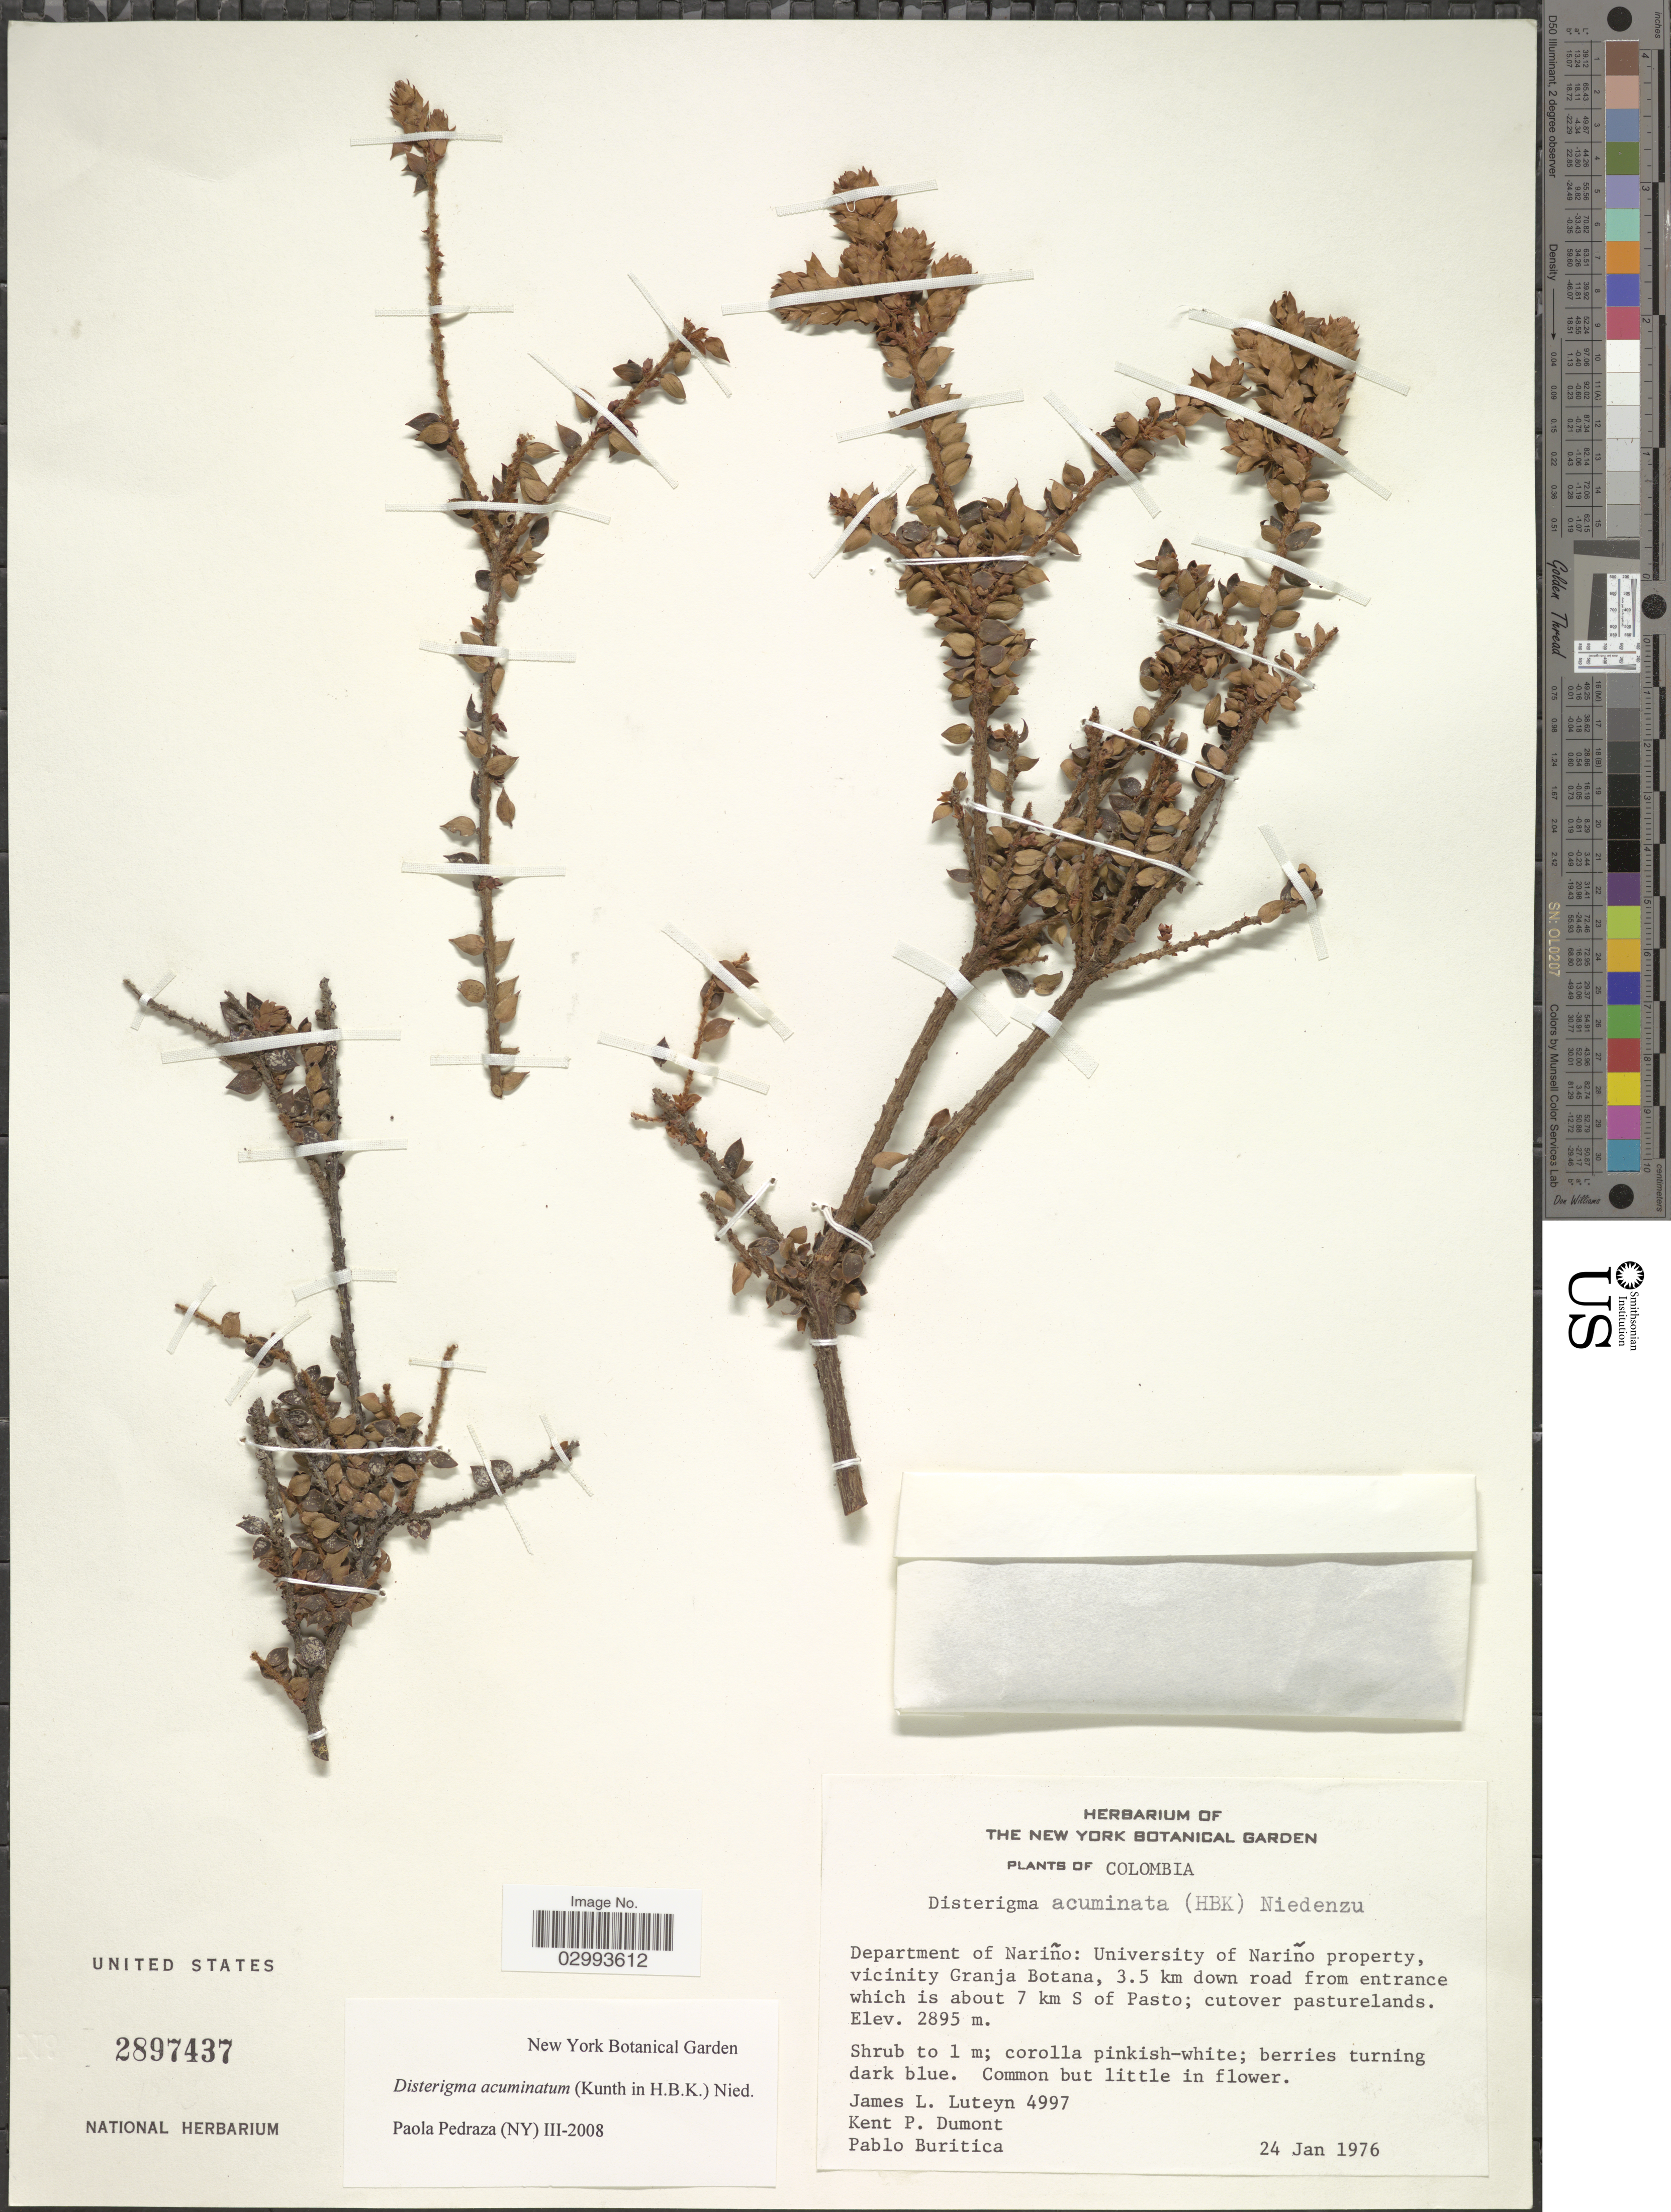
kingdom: Plantae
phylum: Tracheophyta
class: Magnoliopsida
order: Ericales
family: Ericaceae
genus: Disterigma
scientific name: Disterigma acuminatum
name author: (Kunth) Nied.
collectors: J. L. Luteyn, K. P. Dumont & P. Buritica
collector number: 4997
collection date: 1976-01-24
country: Colombia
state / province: Nariño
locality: Department of Nariño: University of Nariño property, vicinity Granja Botana, 3.5 km down road from entrance which is about 7 km S of Pasto.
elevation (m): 2895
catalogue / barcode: US 2897437